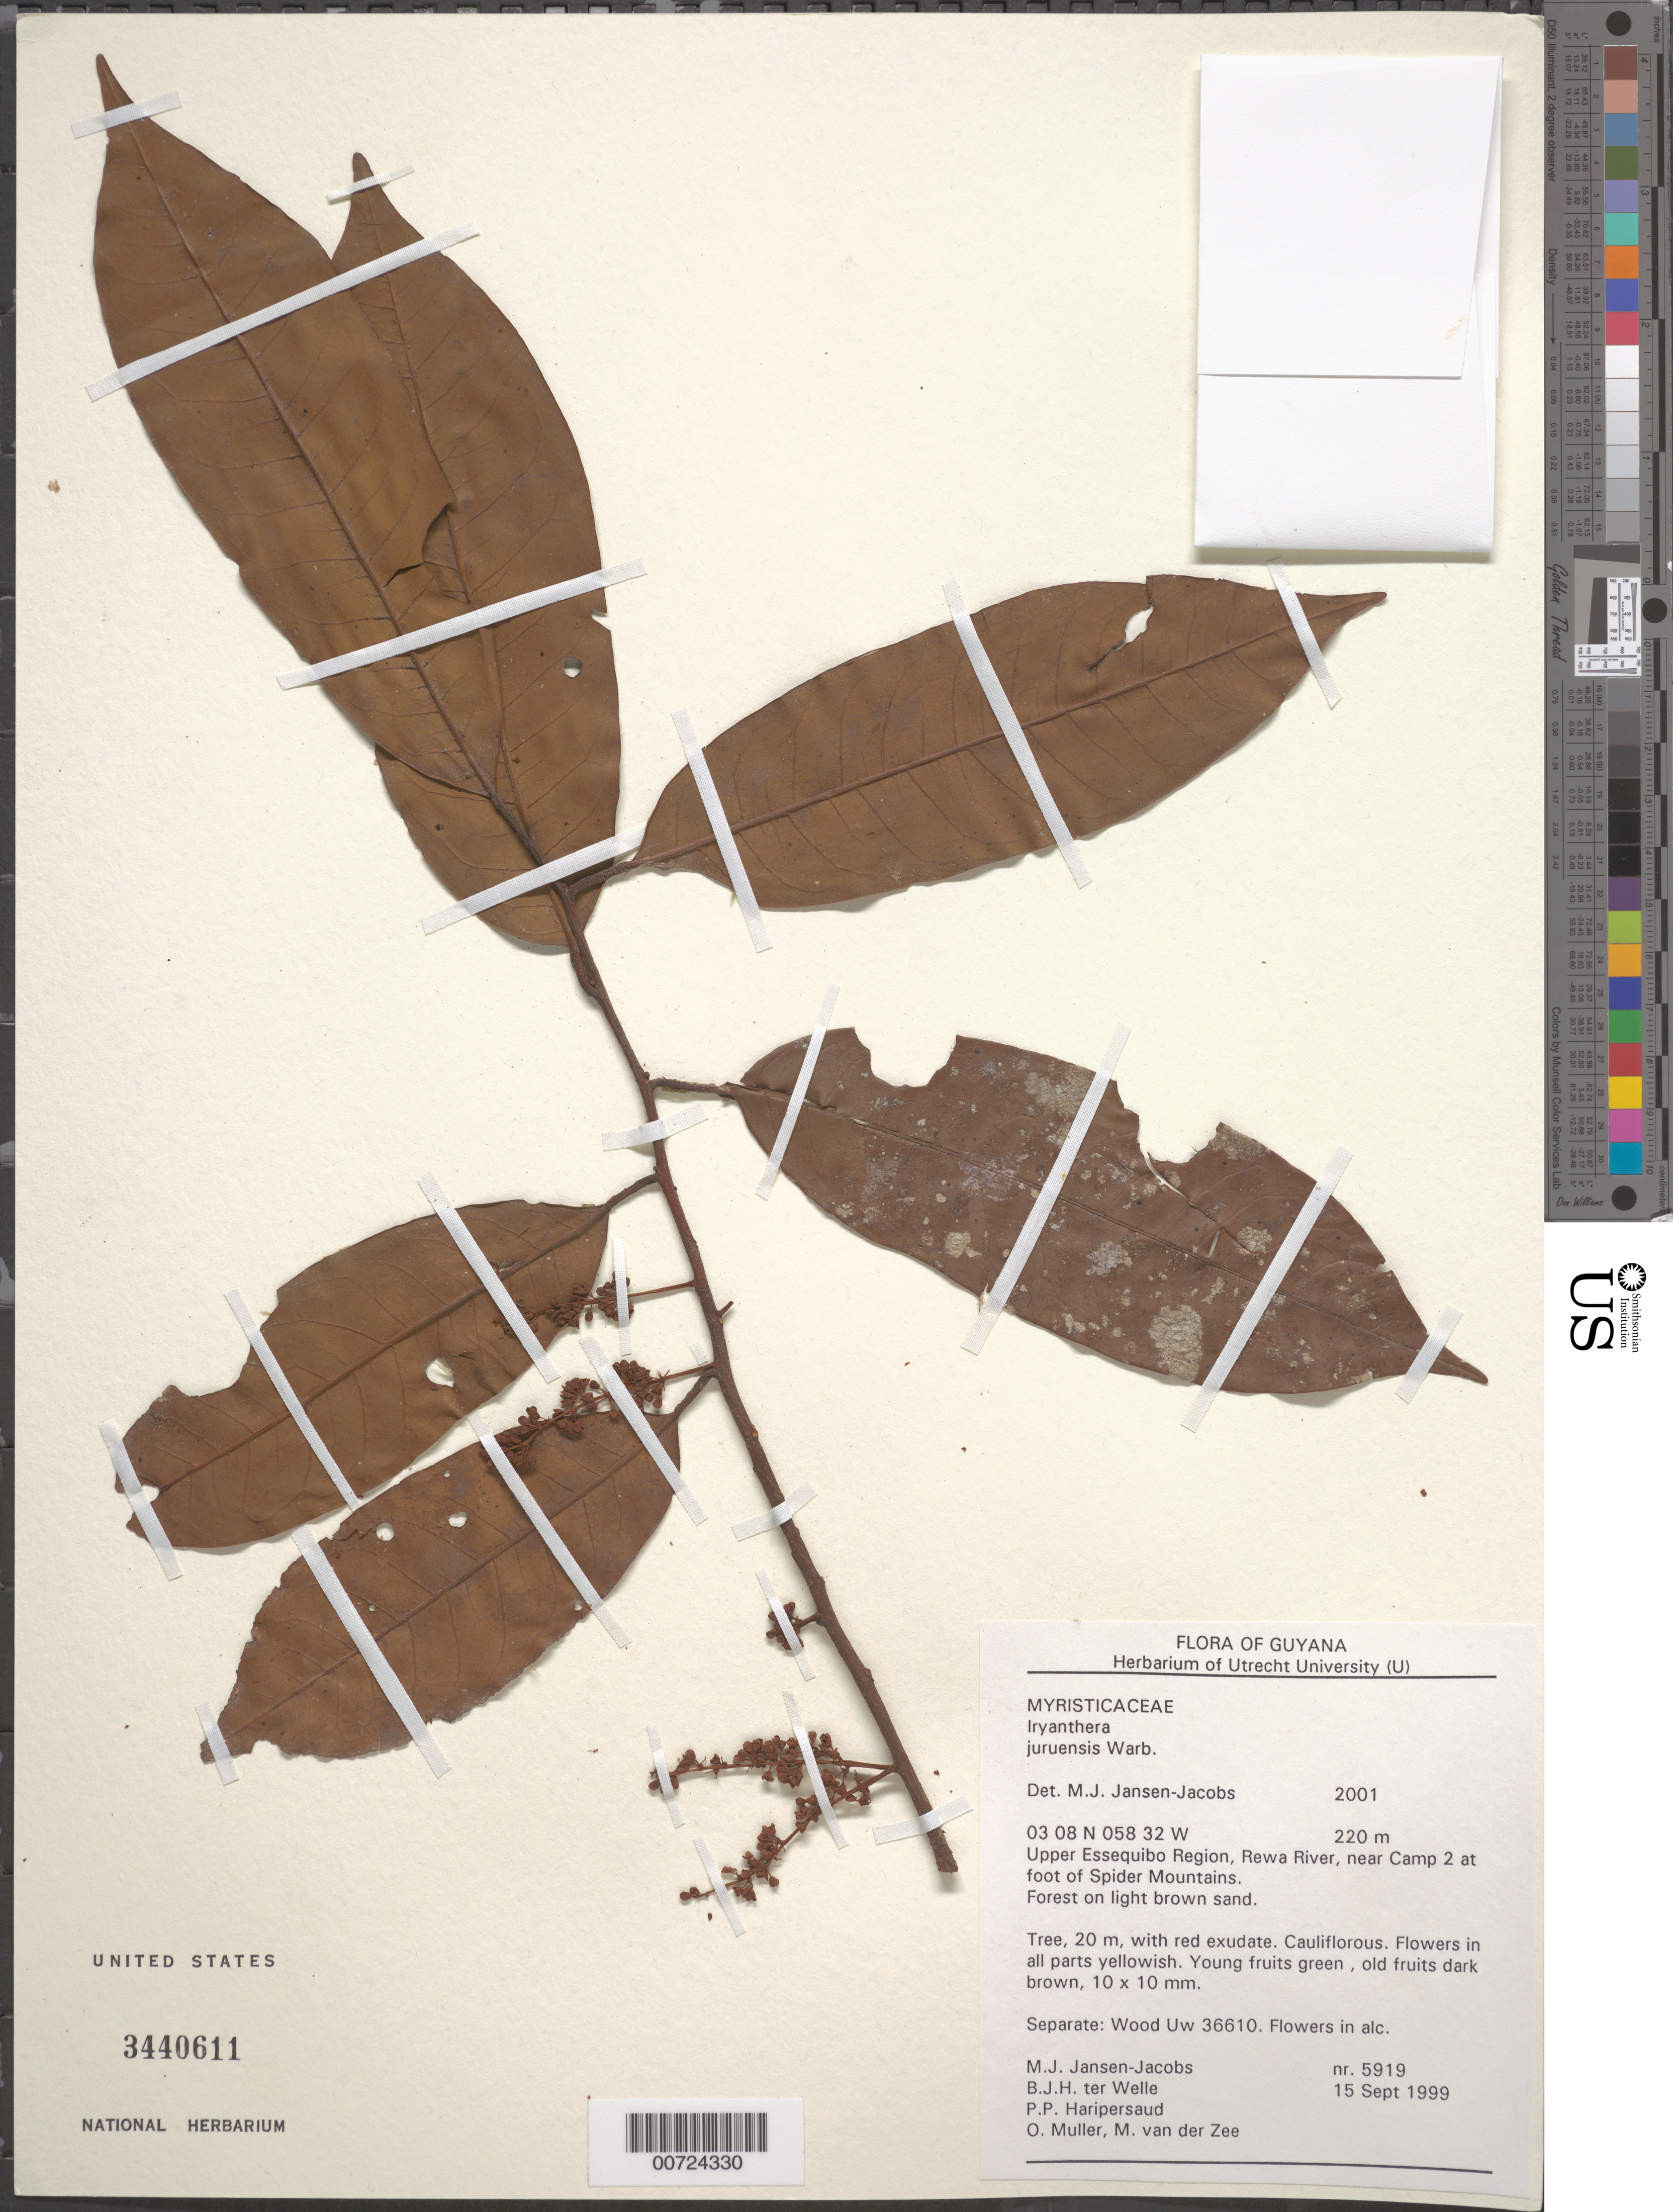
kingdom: Plantae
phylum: Tracheophyta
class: Magnoliopsida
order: Magnoliales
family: Myristicaceae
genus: Iryanthera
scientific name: Iryanthera juruensis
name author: Warb.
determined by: Jansen-Jacobs, M. J., (U), Nationaal Herbarium Nederland, Utrecht University branch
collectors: M. J. Jansen-Jacobs, B. Welle, P. Haripersaud, O. Muller & M. van der Zee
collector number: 5919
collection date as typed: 15-Sep-99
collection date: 1999-09-15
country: Guyana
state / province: U. Takutu-U. Essequibo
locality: Rewa River, at foot of Spider Mts., near camp 2, Upper Essequibo Region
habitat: Forest on light brown sand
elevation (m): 220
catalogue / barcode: US 3440611